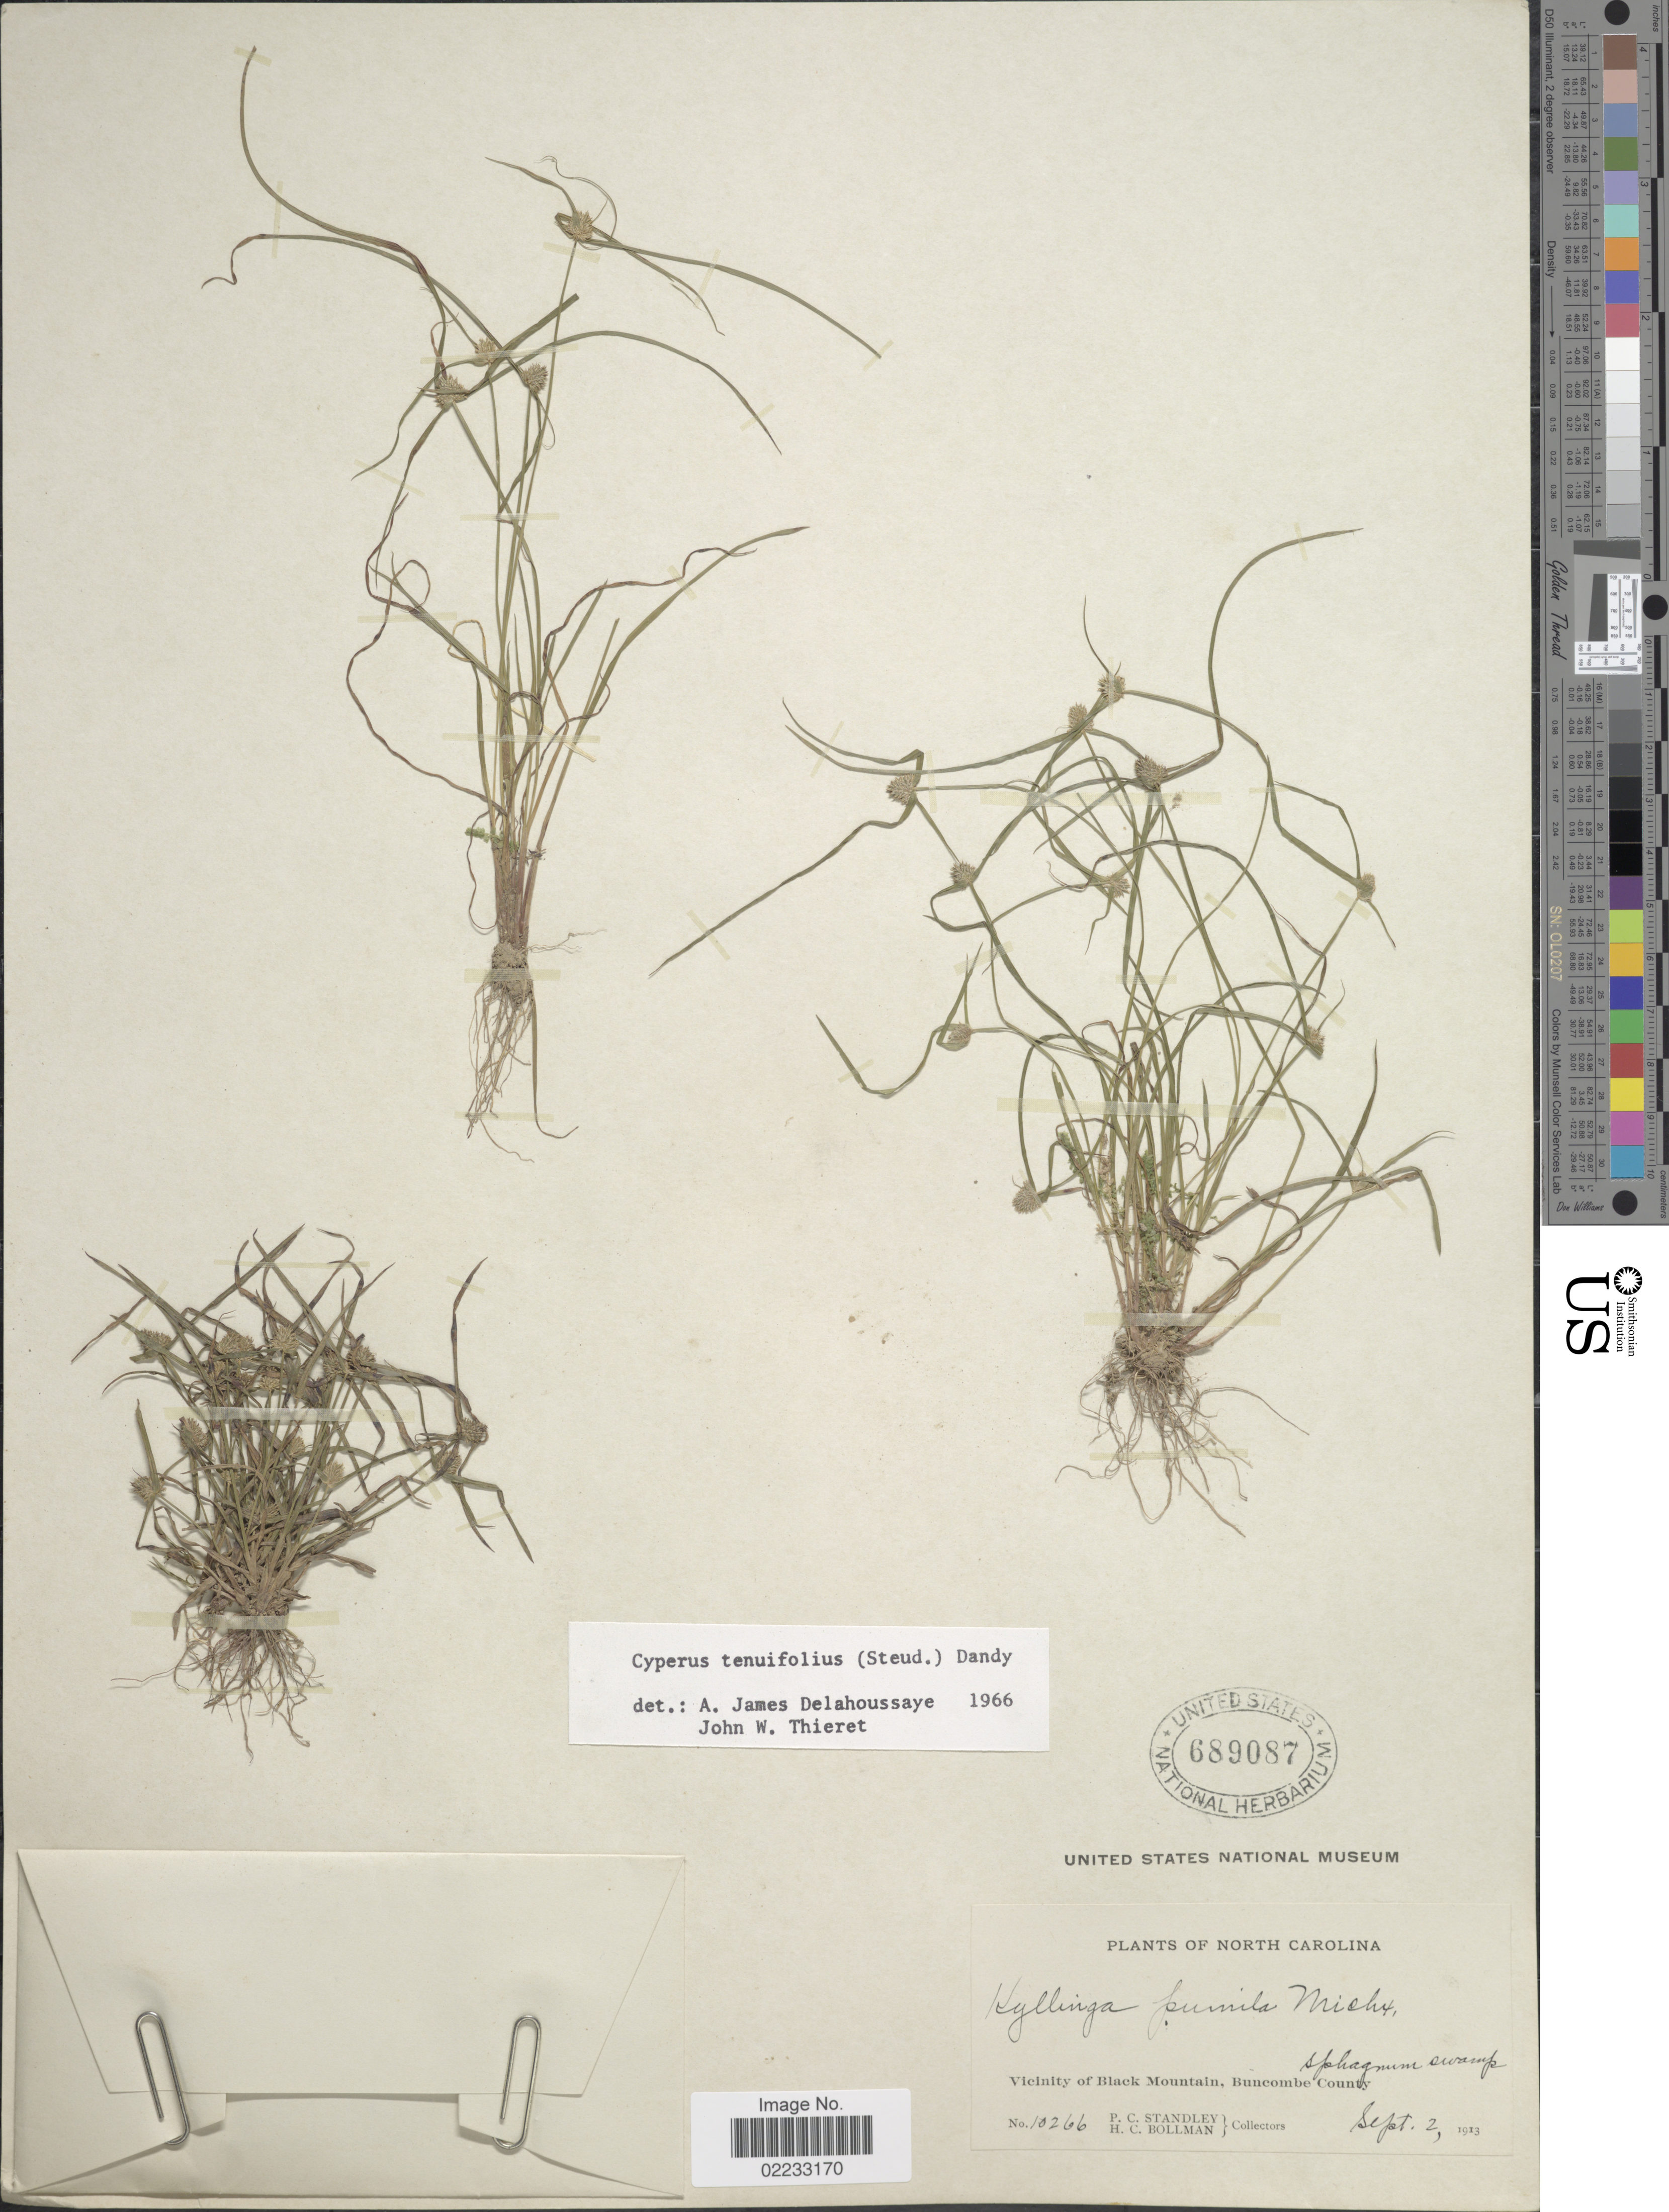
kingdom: Plantae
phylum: Tracheophyta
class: Liliopsida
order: Poales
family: Cyperaceae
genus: Cyperus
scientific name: Cyperus hortensis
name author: (Salzm. ex Steud.) Dorr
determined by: Strong, Mark T., (BOT), Smithsonian Institution - National Museum of Natural History (UNITED STATES)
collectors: P. C. Standley & H. C. Bollman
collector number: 10266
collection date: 1913-09-02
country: United States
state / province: North Carolina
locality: Vicinity of Black Mountain, Bruncombe County, Sphagnum swamp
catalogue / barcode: US 689087